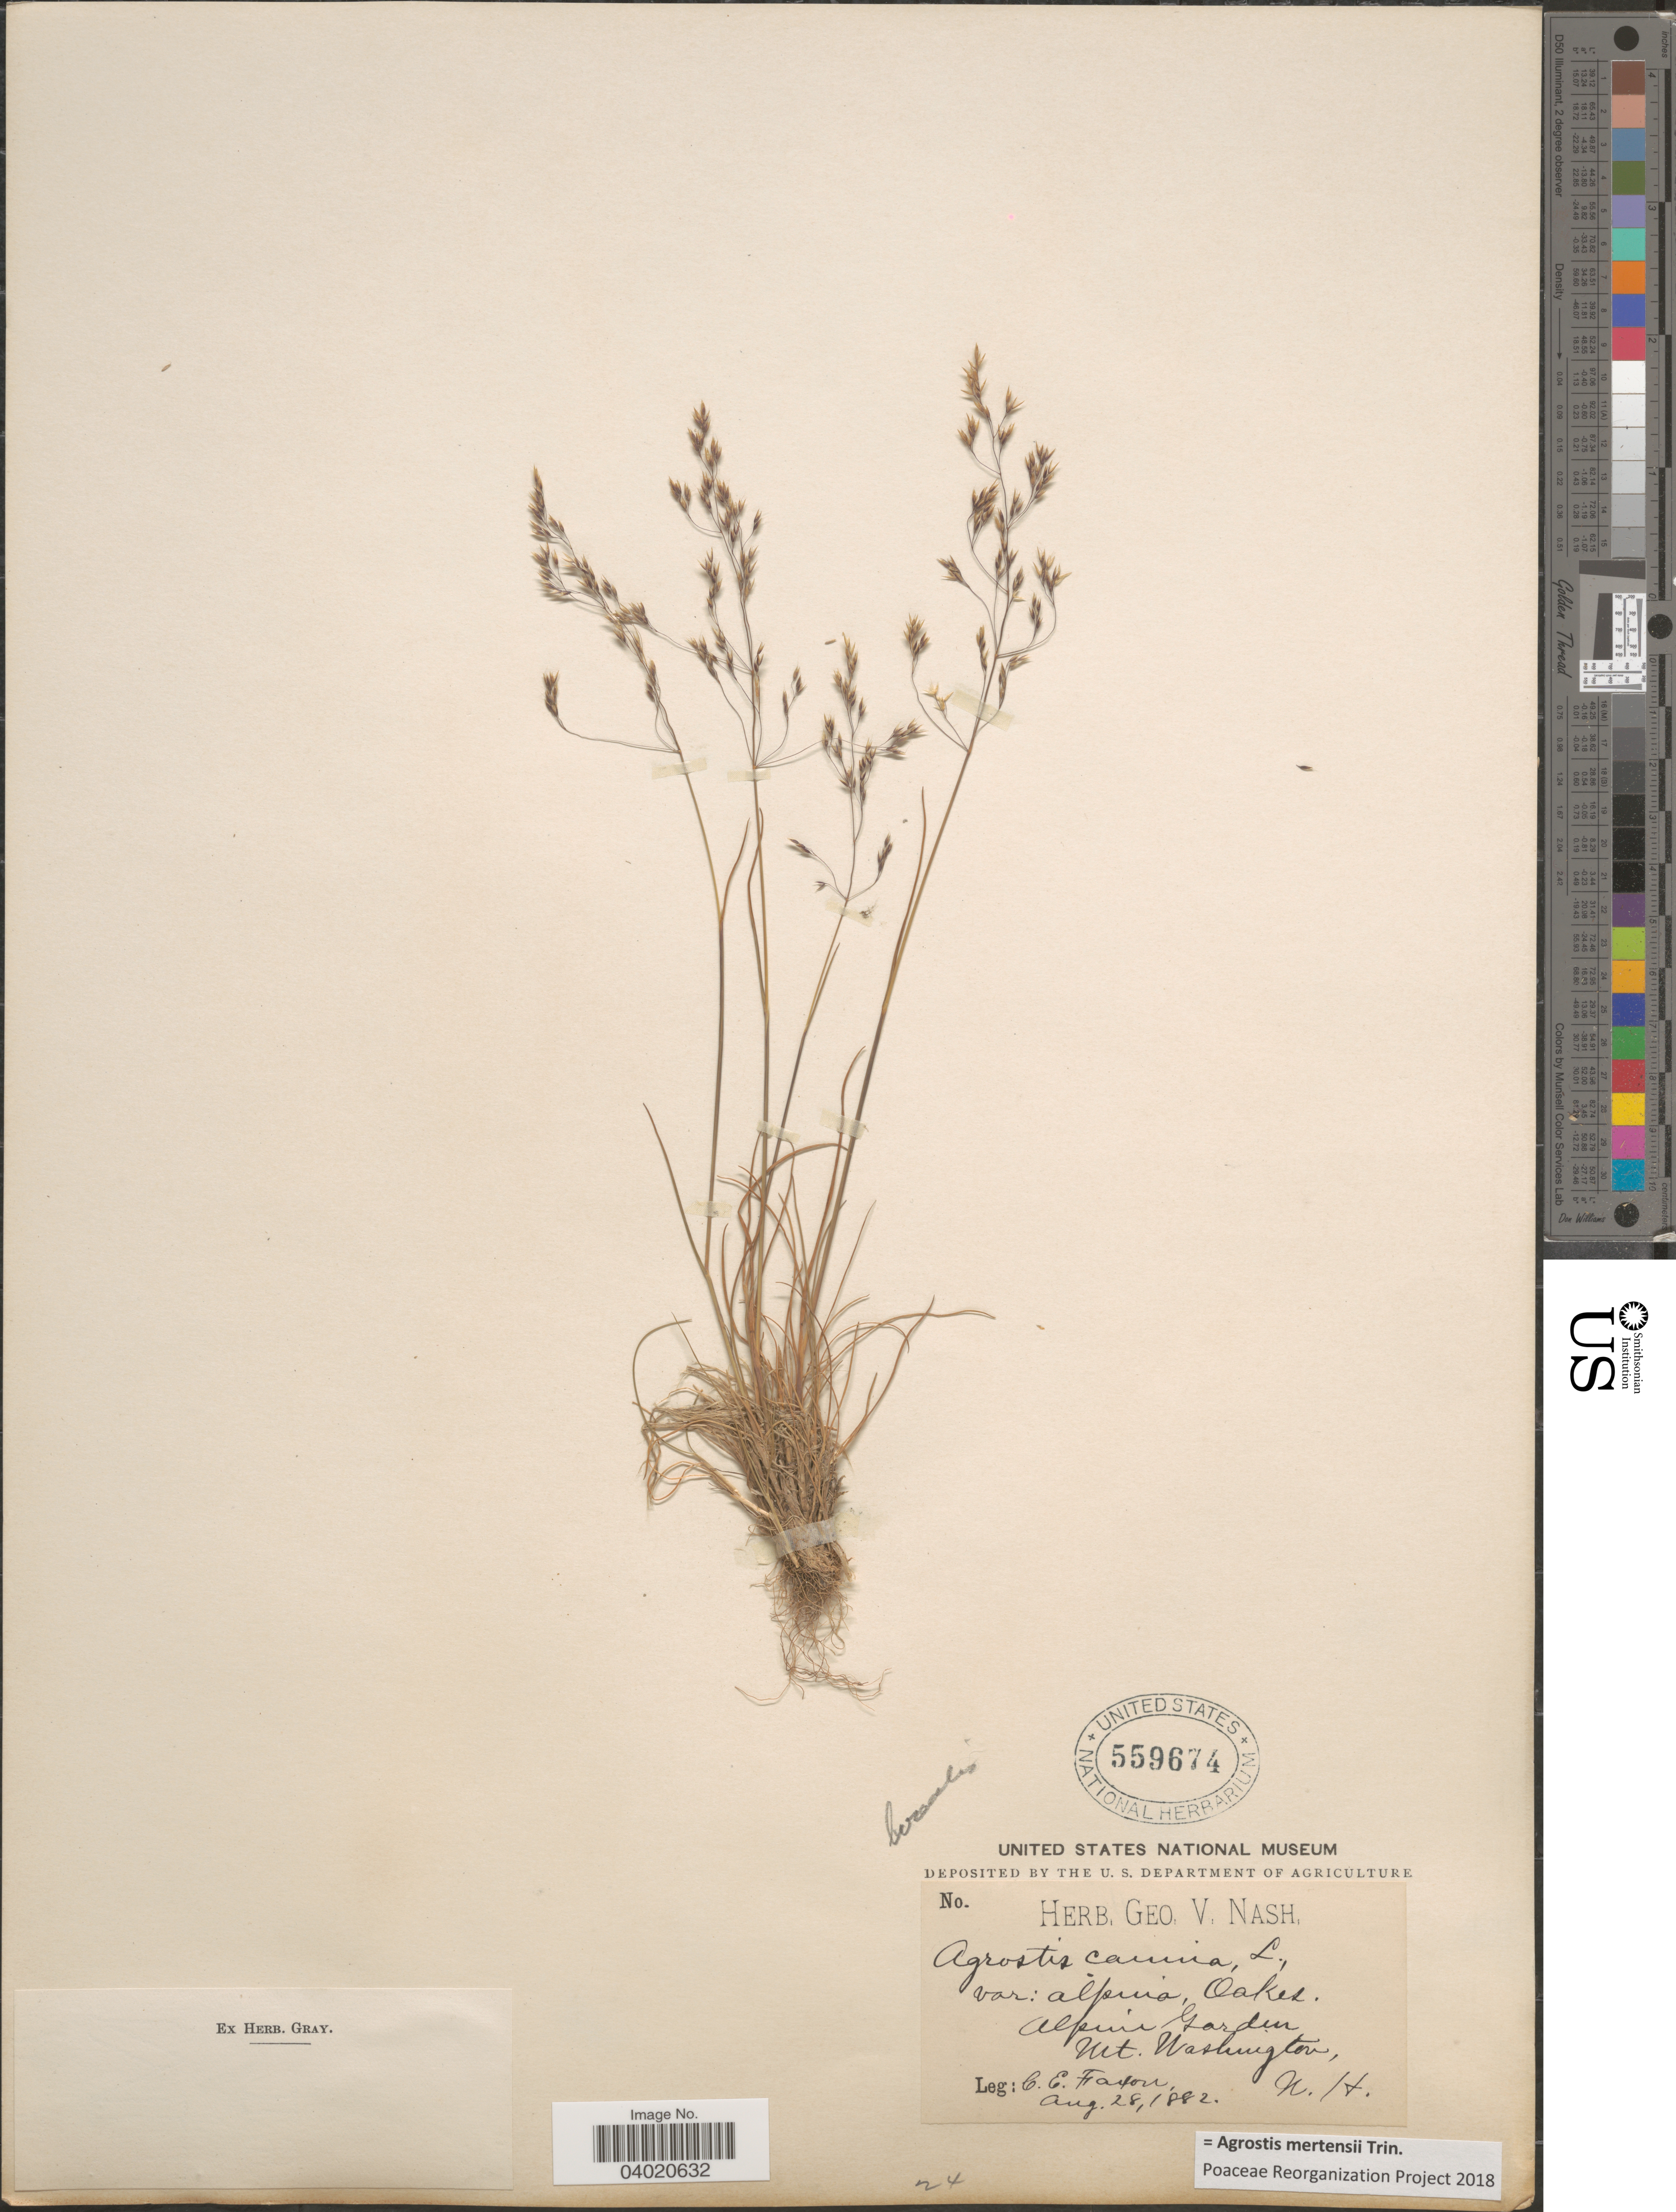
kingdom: Plantae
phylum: Tracheophyta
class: Liliopsida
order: Poales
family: Poaceae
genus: Agrostis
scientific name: Agrostis mertensii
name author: Trin.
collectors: C. Faxon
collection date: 1882-08-28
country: United States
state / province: New Hampshire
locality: Alpine Garden. Mt. Washington.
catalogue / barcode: US 559674